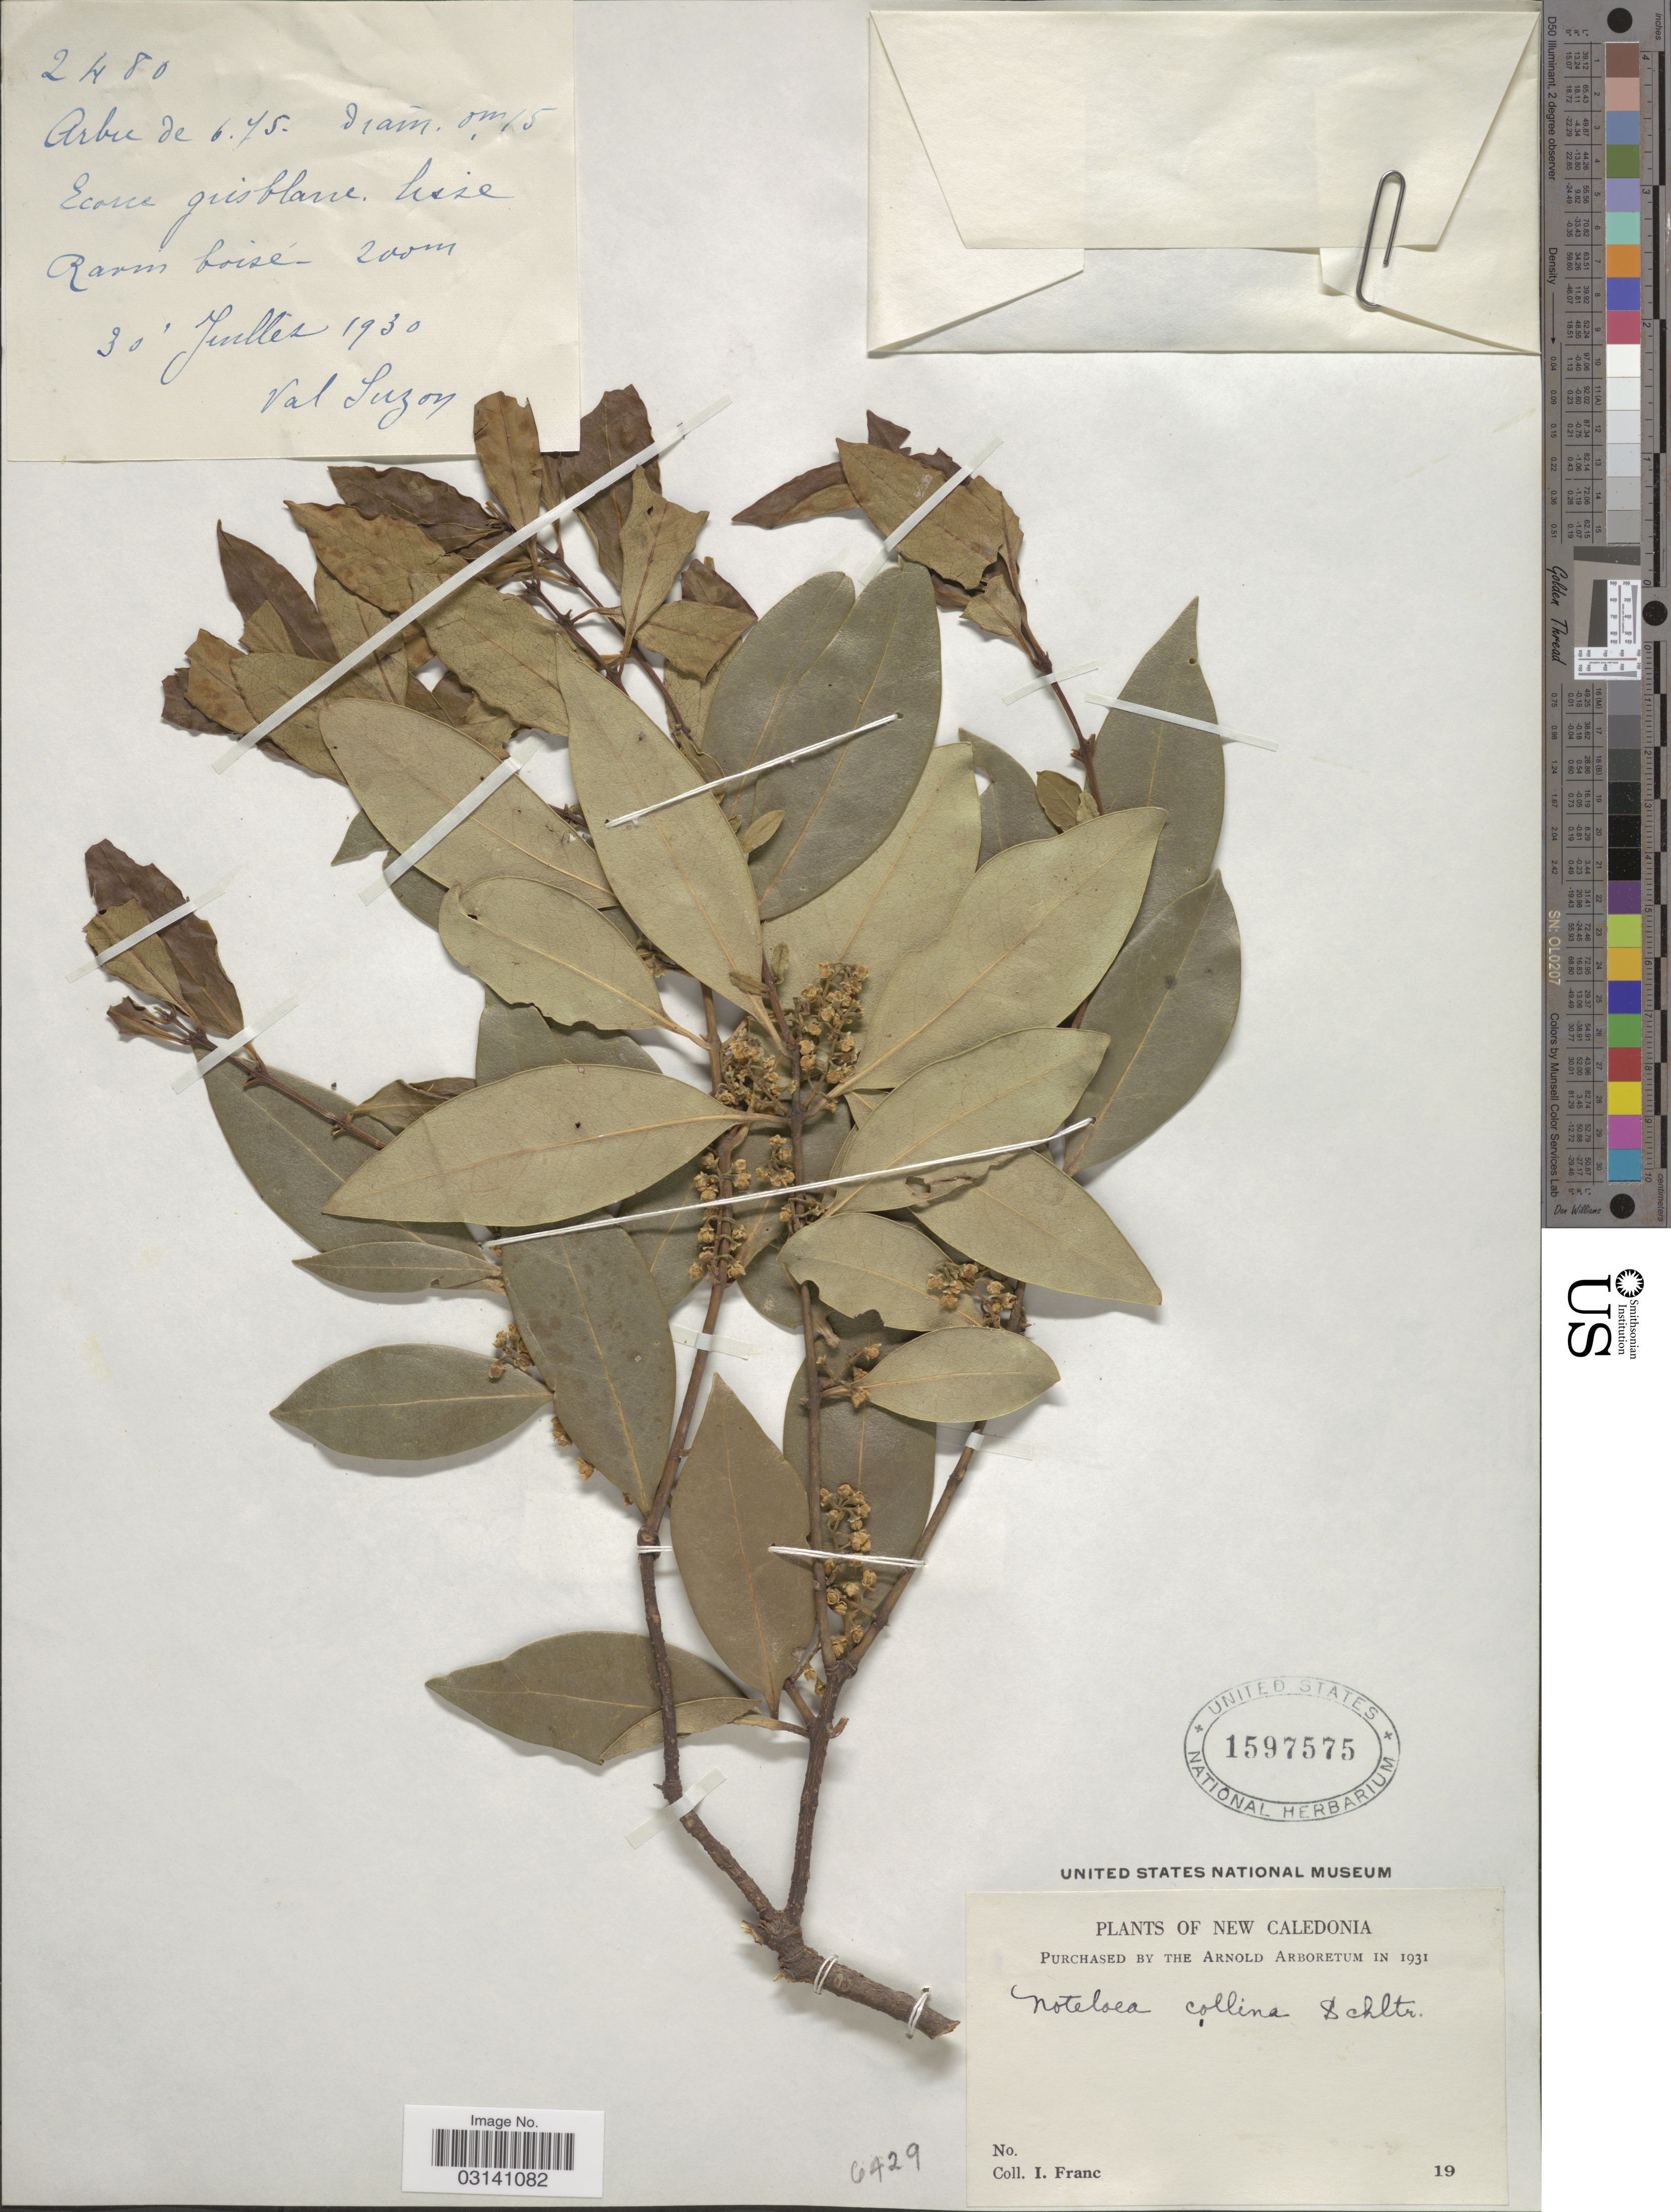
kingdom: Plantae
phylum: Tracheophyta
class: Magnoliopsida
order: Lamiales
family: Oleaceae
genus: Notelaea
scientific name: Notelaea austrocaledonica var. collina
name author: (Schltr.) Pillon & J. Dupin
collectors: I. Franc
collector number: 2480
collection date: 1930-07-30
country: New Caledonia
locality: Val Suzon.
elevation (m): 200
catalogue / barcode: US 1597575